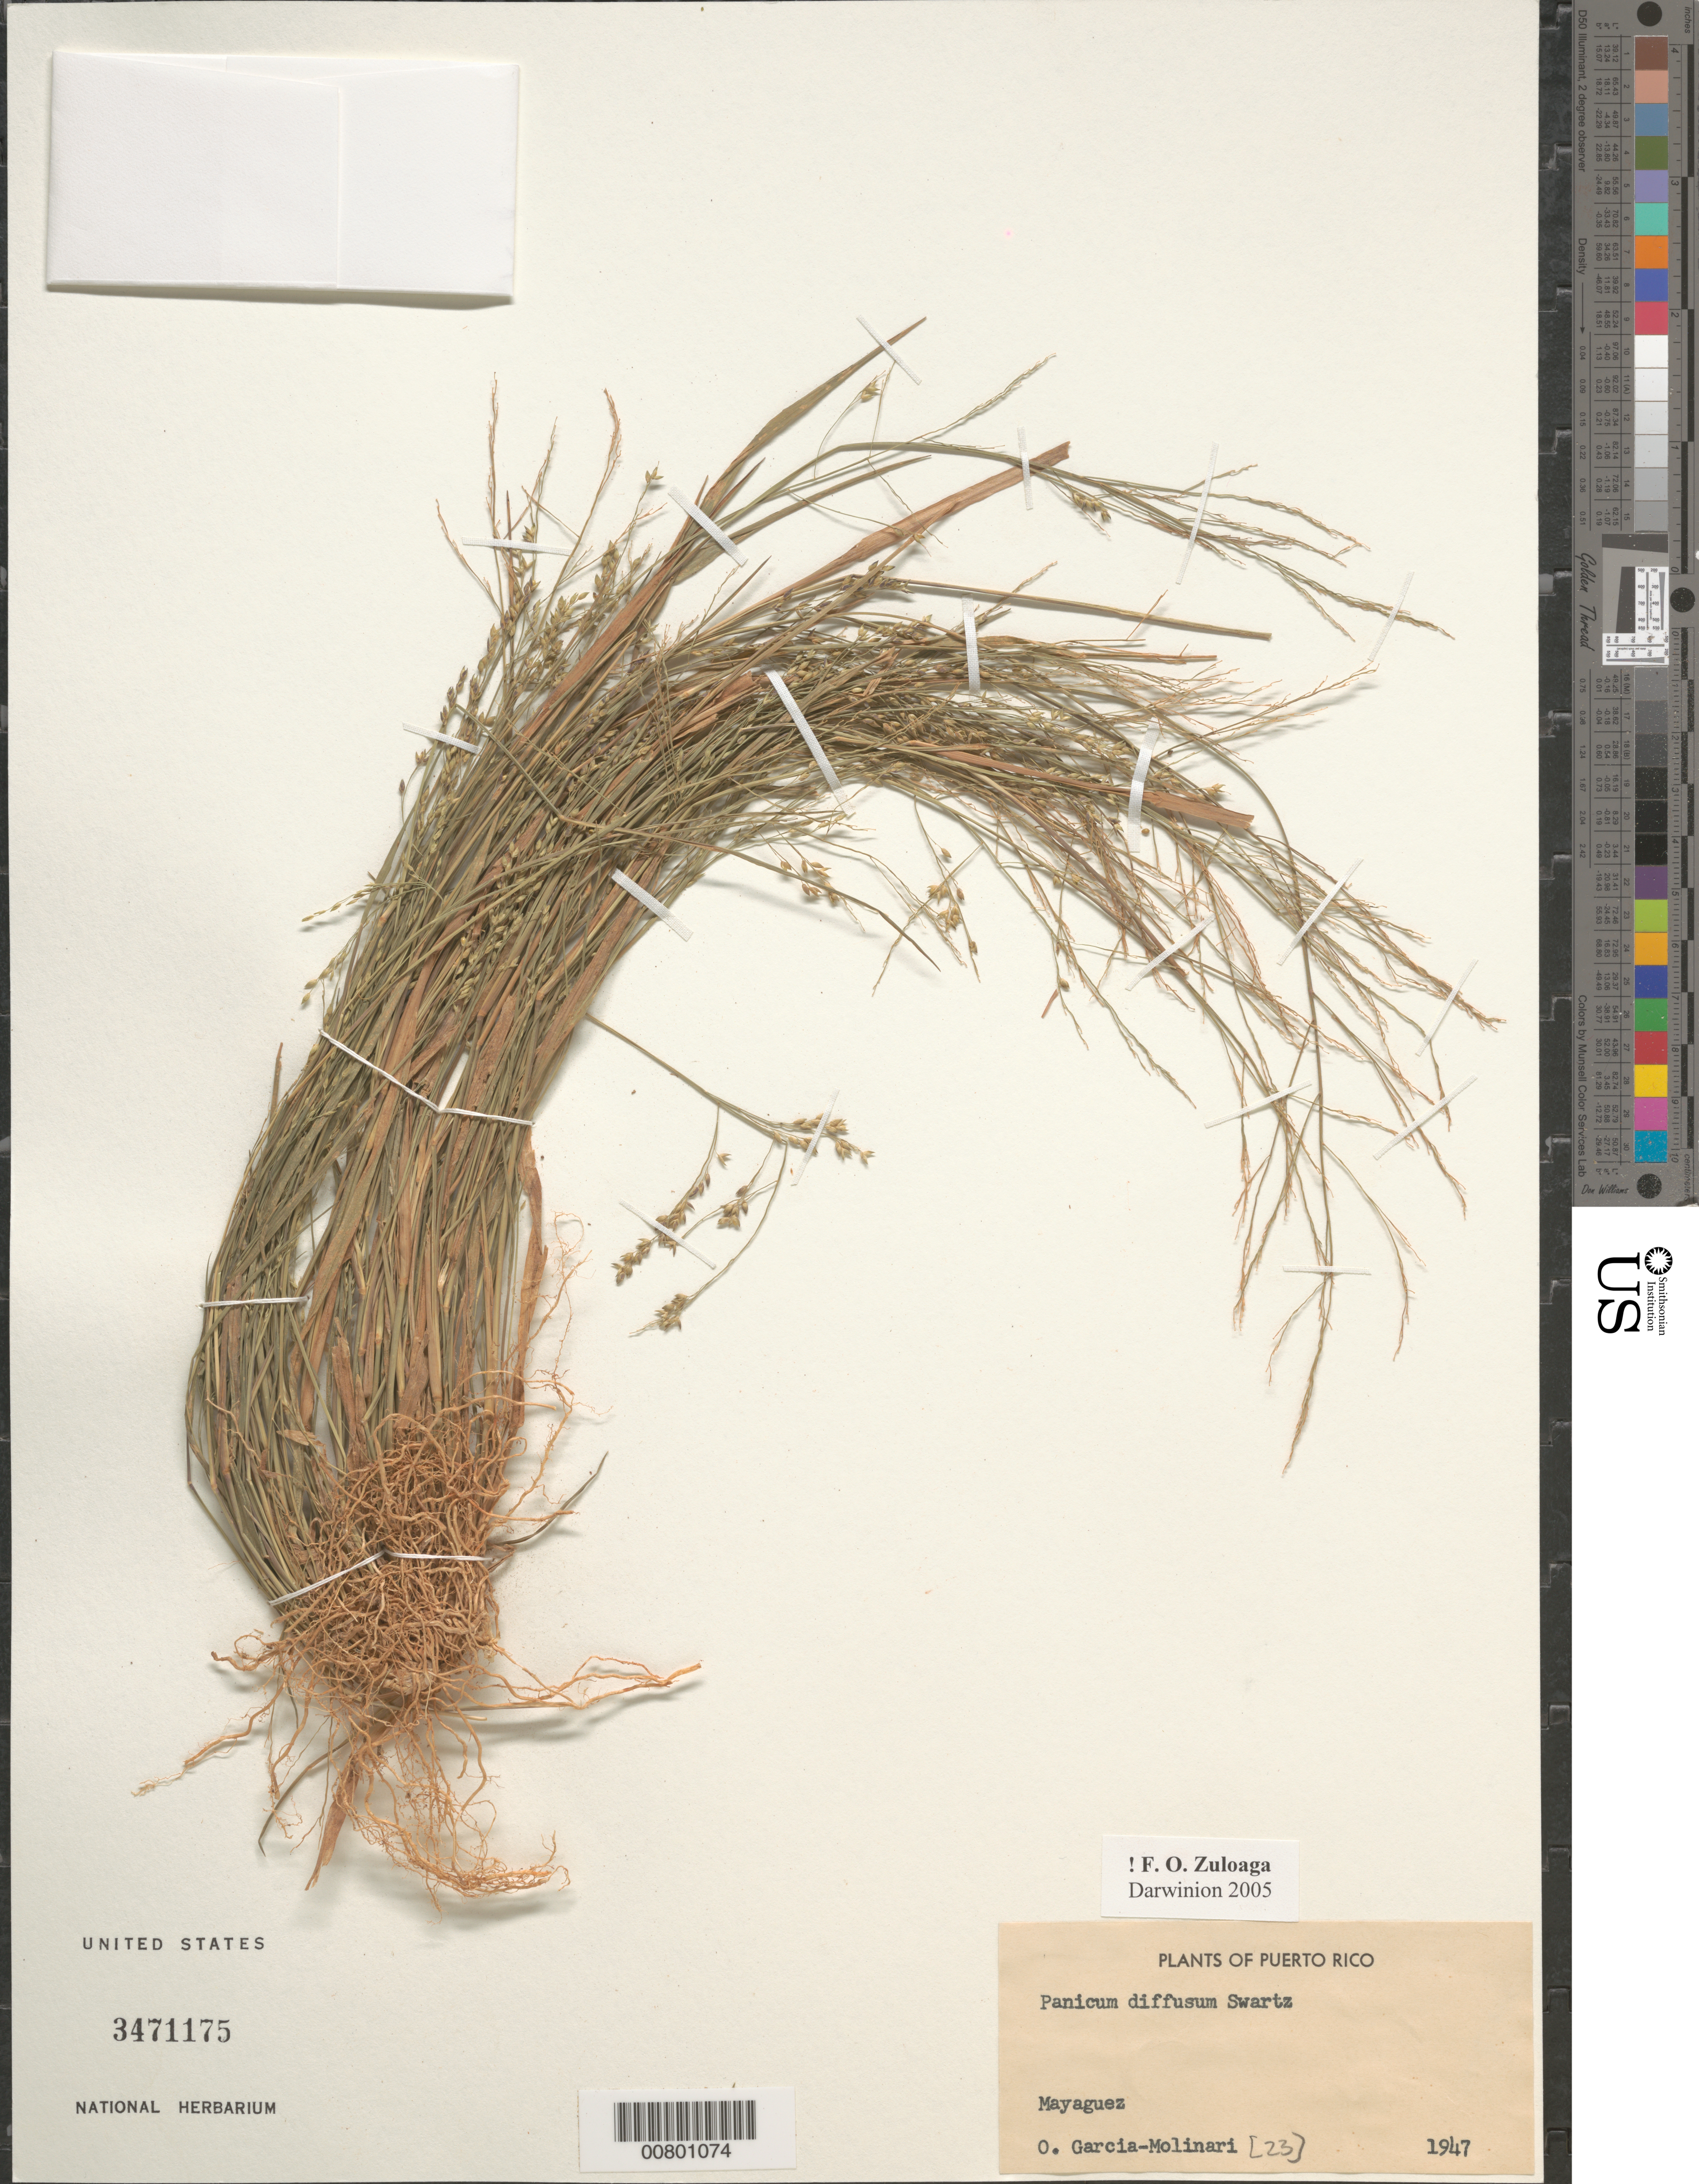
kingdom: Plantae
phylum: Tracheophyta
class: Liliopsida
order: Poales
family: Poaceae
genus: Panicum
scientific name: Panicum diffusum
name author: Sw.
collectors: O. García-Molinari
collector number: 23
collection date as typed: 1947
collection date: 1947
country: Puerto Rico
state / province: Mayagüez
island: Puerto Rico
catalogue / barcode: US 3471175